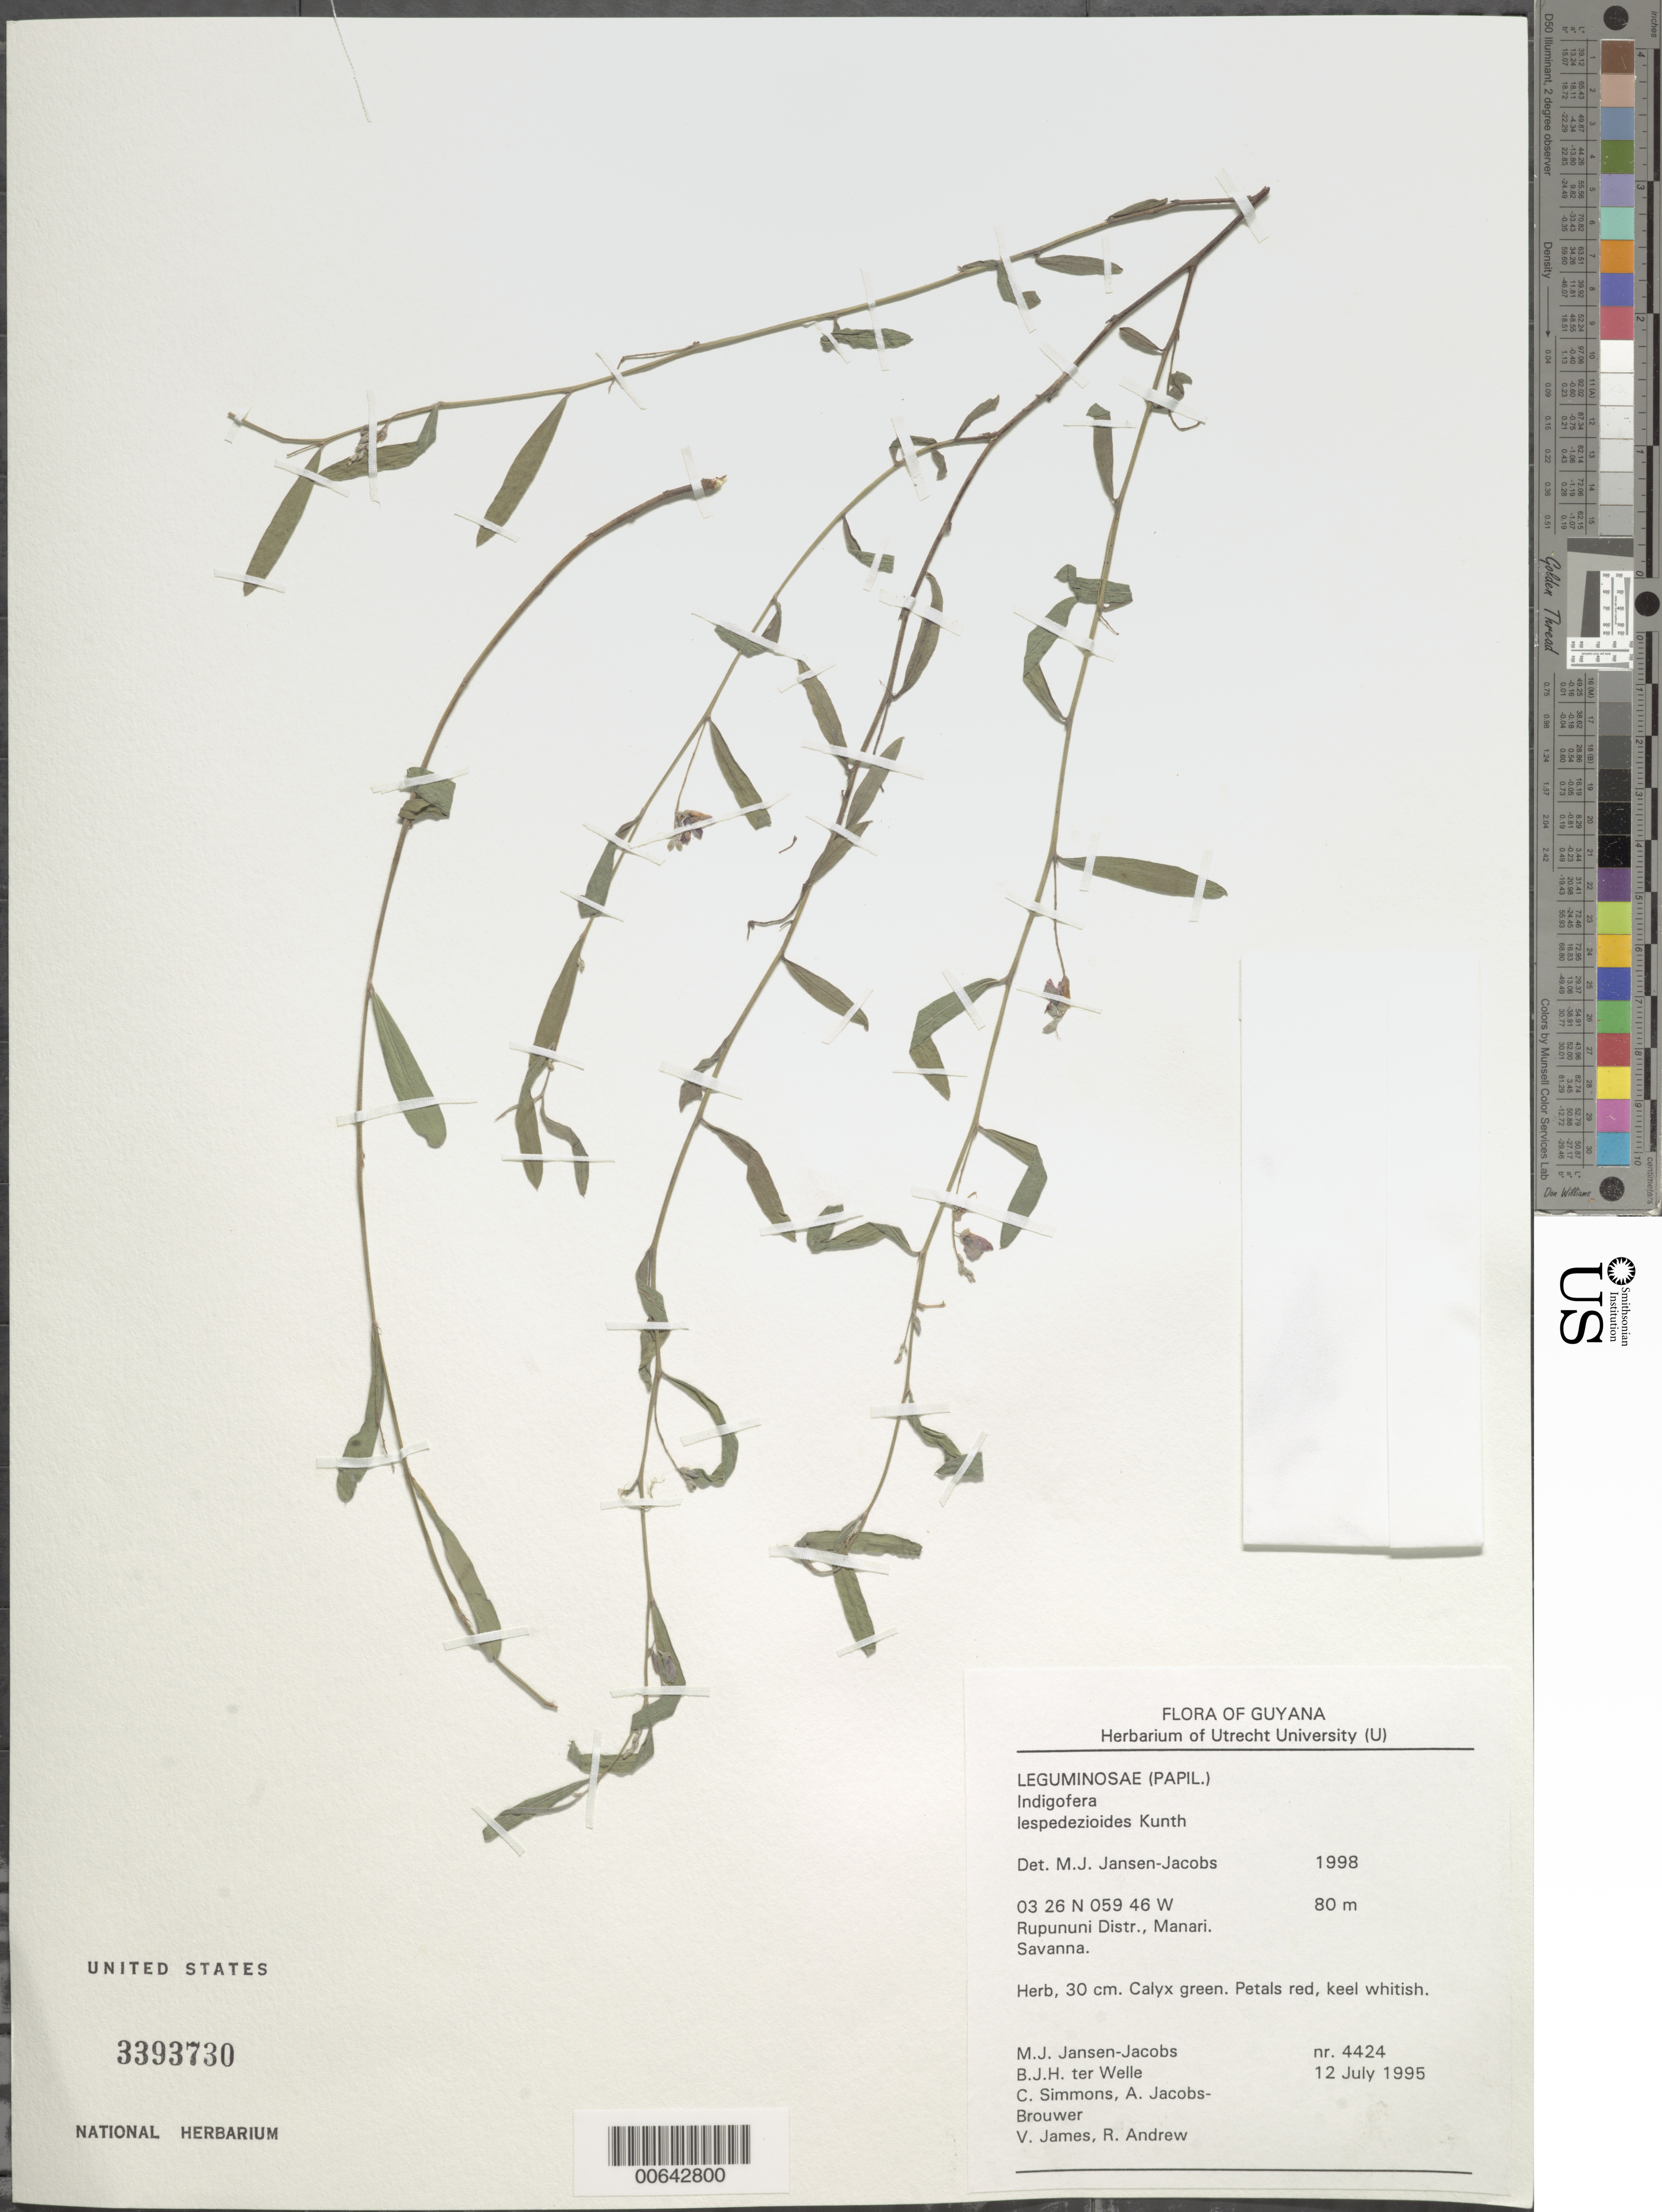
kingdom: Plantae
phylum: Tracheophyta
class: Magnoliopsida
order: Fabales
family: Fabaceae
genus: Indigofera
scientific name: Indigofera lespedezioides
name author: Kunth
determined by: Jansen-Jacobs, M. J., (U), Nationaal Herbarium Nederland, Utrecht University branch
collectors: M. J. Jansen-Jacobs, B. Welle, C. Simmons, A. Jacobs-Brouwer, V. James & R. Andrew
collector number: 4424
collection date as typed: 12-Jul-95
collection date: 1995-07-12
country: Guyana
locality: Rupunini Distr.,Manari. Savanna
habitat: Savanna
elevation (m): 80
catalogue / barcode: US 3393730